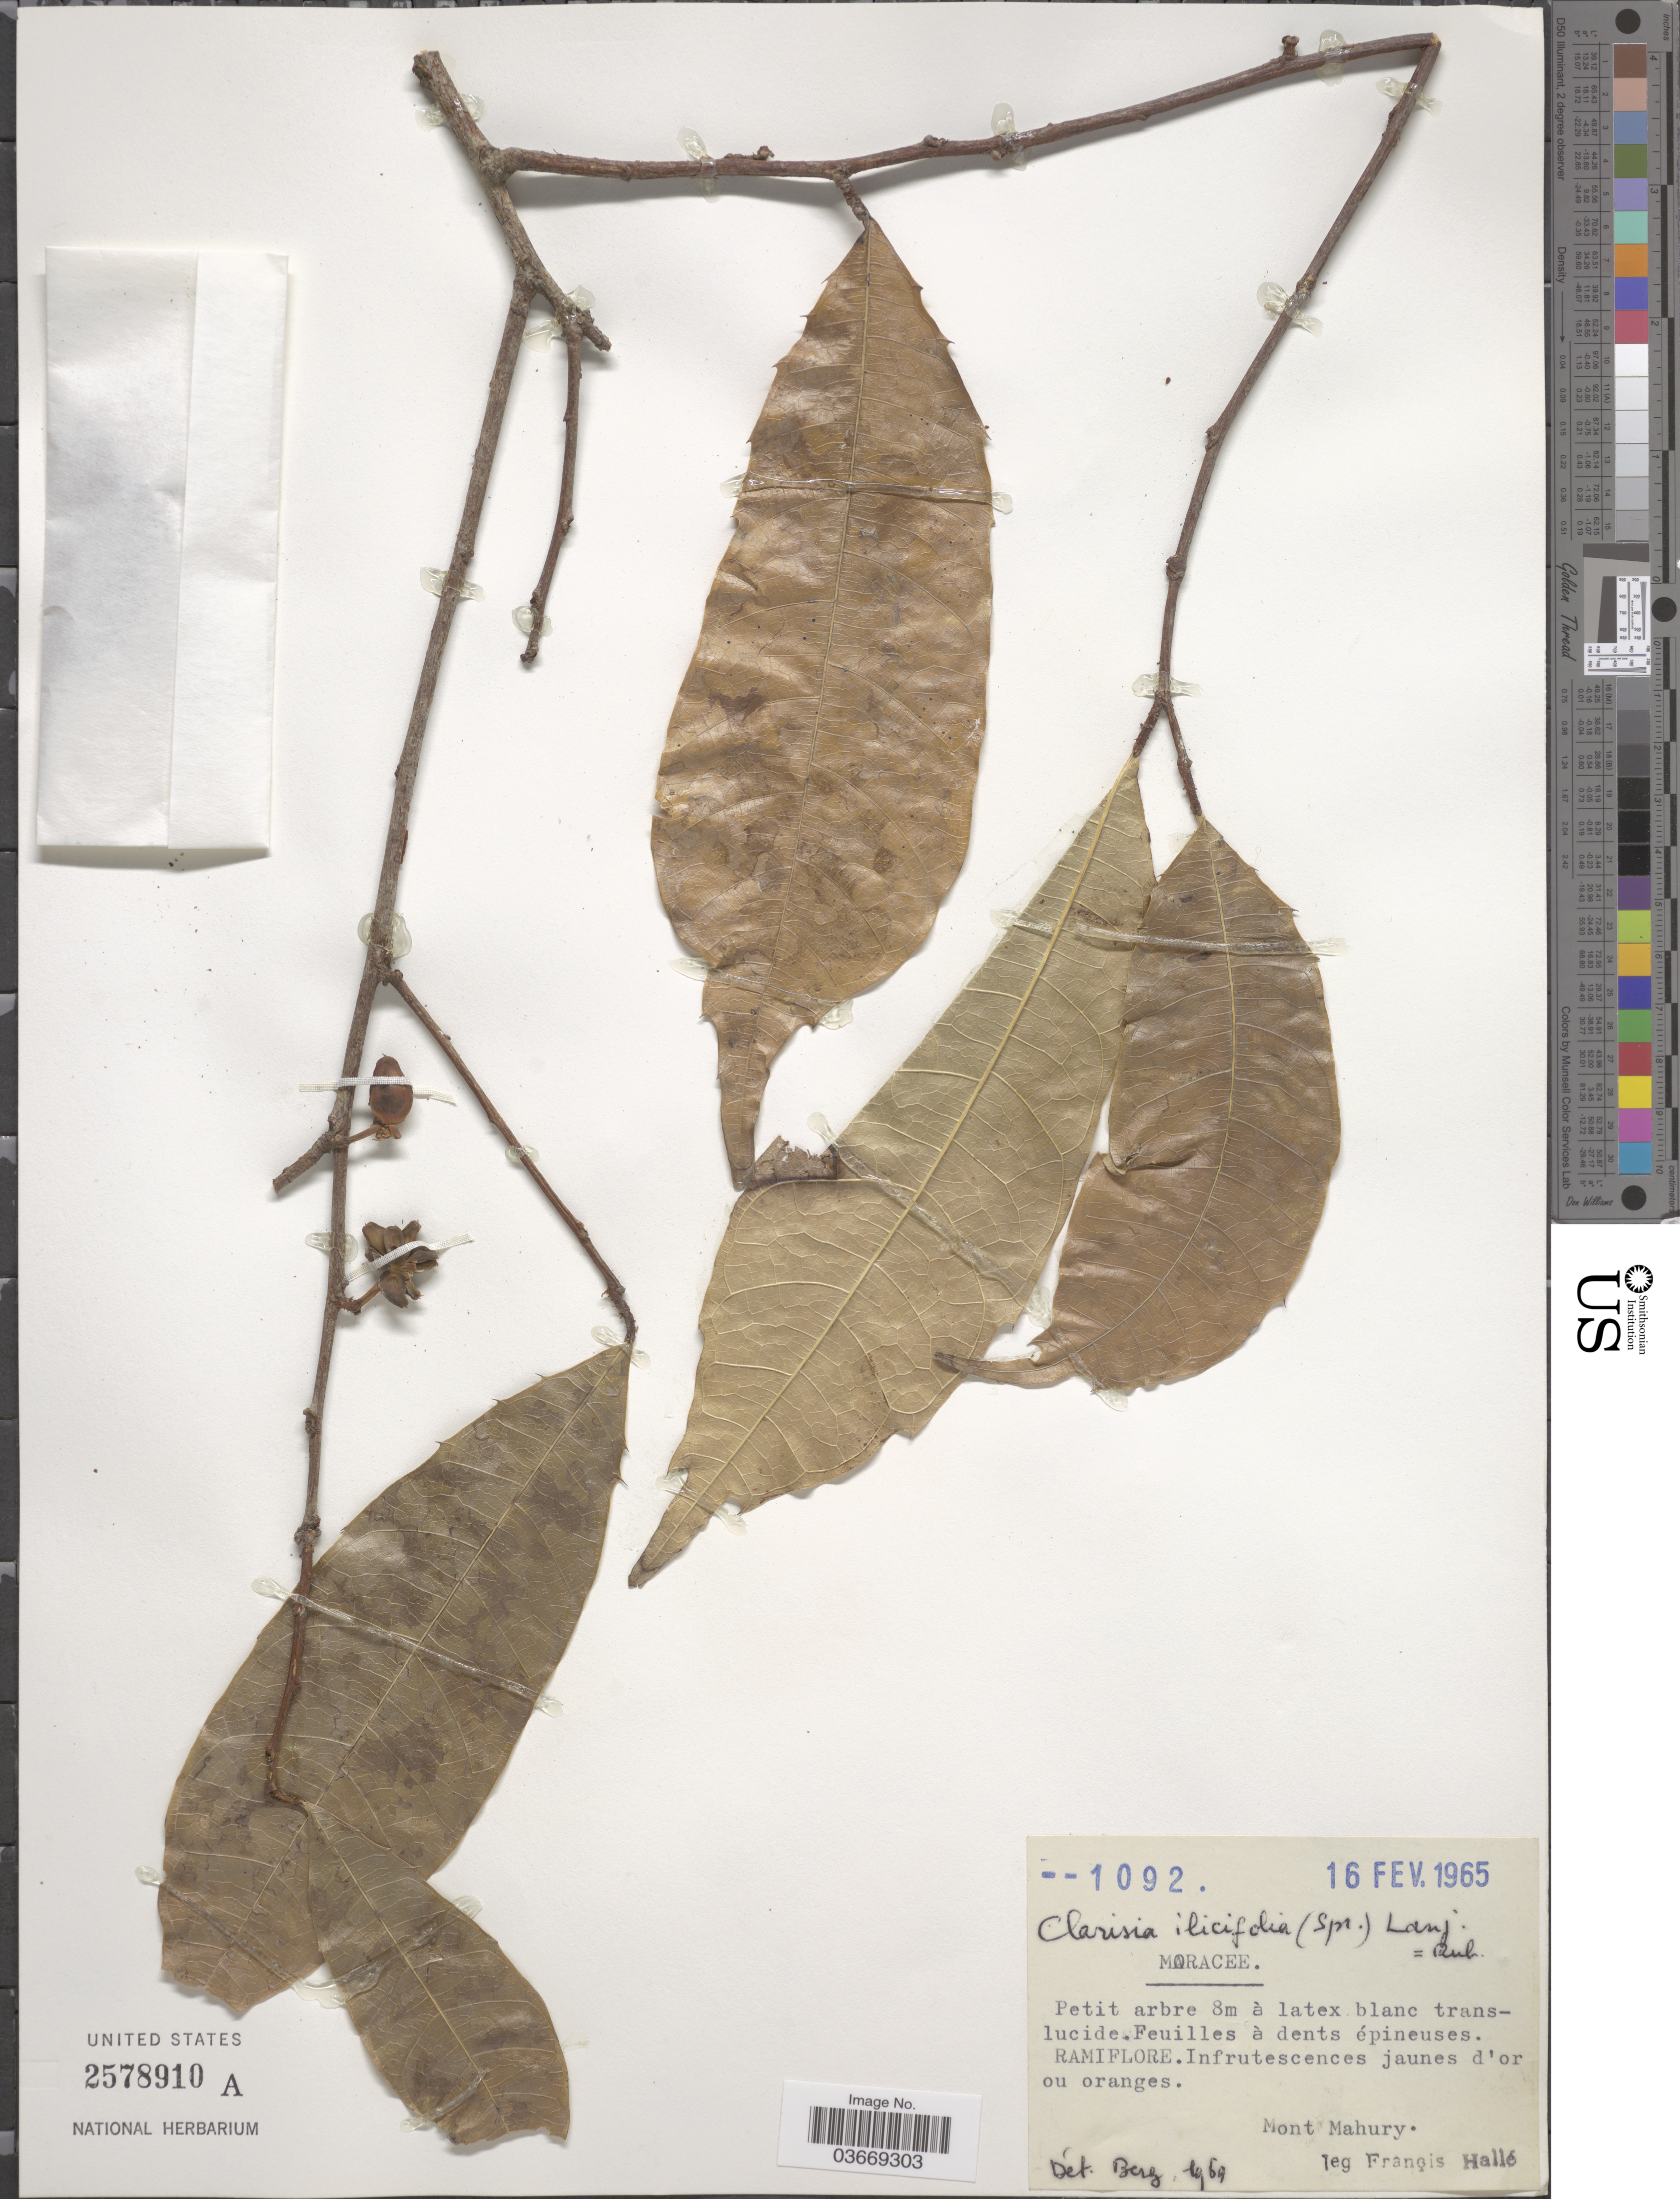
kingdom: Plantae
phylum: Tracheophyta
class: Magnoliopsida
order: Rosales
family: Moraceae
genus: Clarisia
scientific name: Clarisia ilicifolia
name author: (Spreng.) Lanj. & Rossberg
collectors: F. Hallé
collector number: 1092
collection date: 1965-02-16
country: French Guiana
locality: Mont Mahury.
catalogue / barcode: US 2578910A